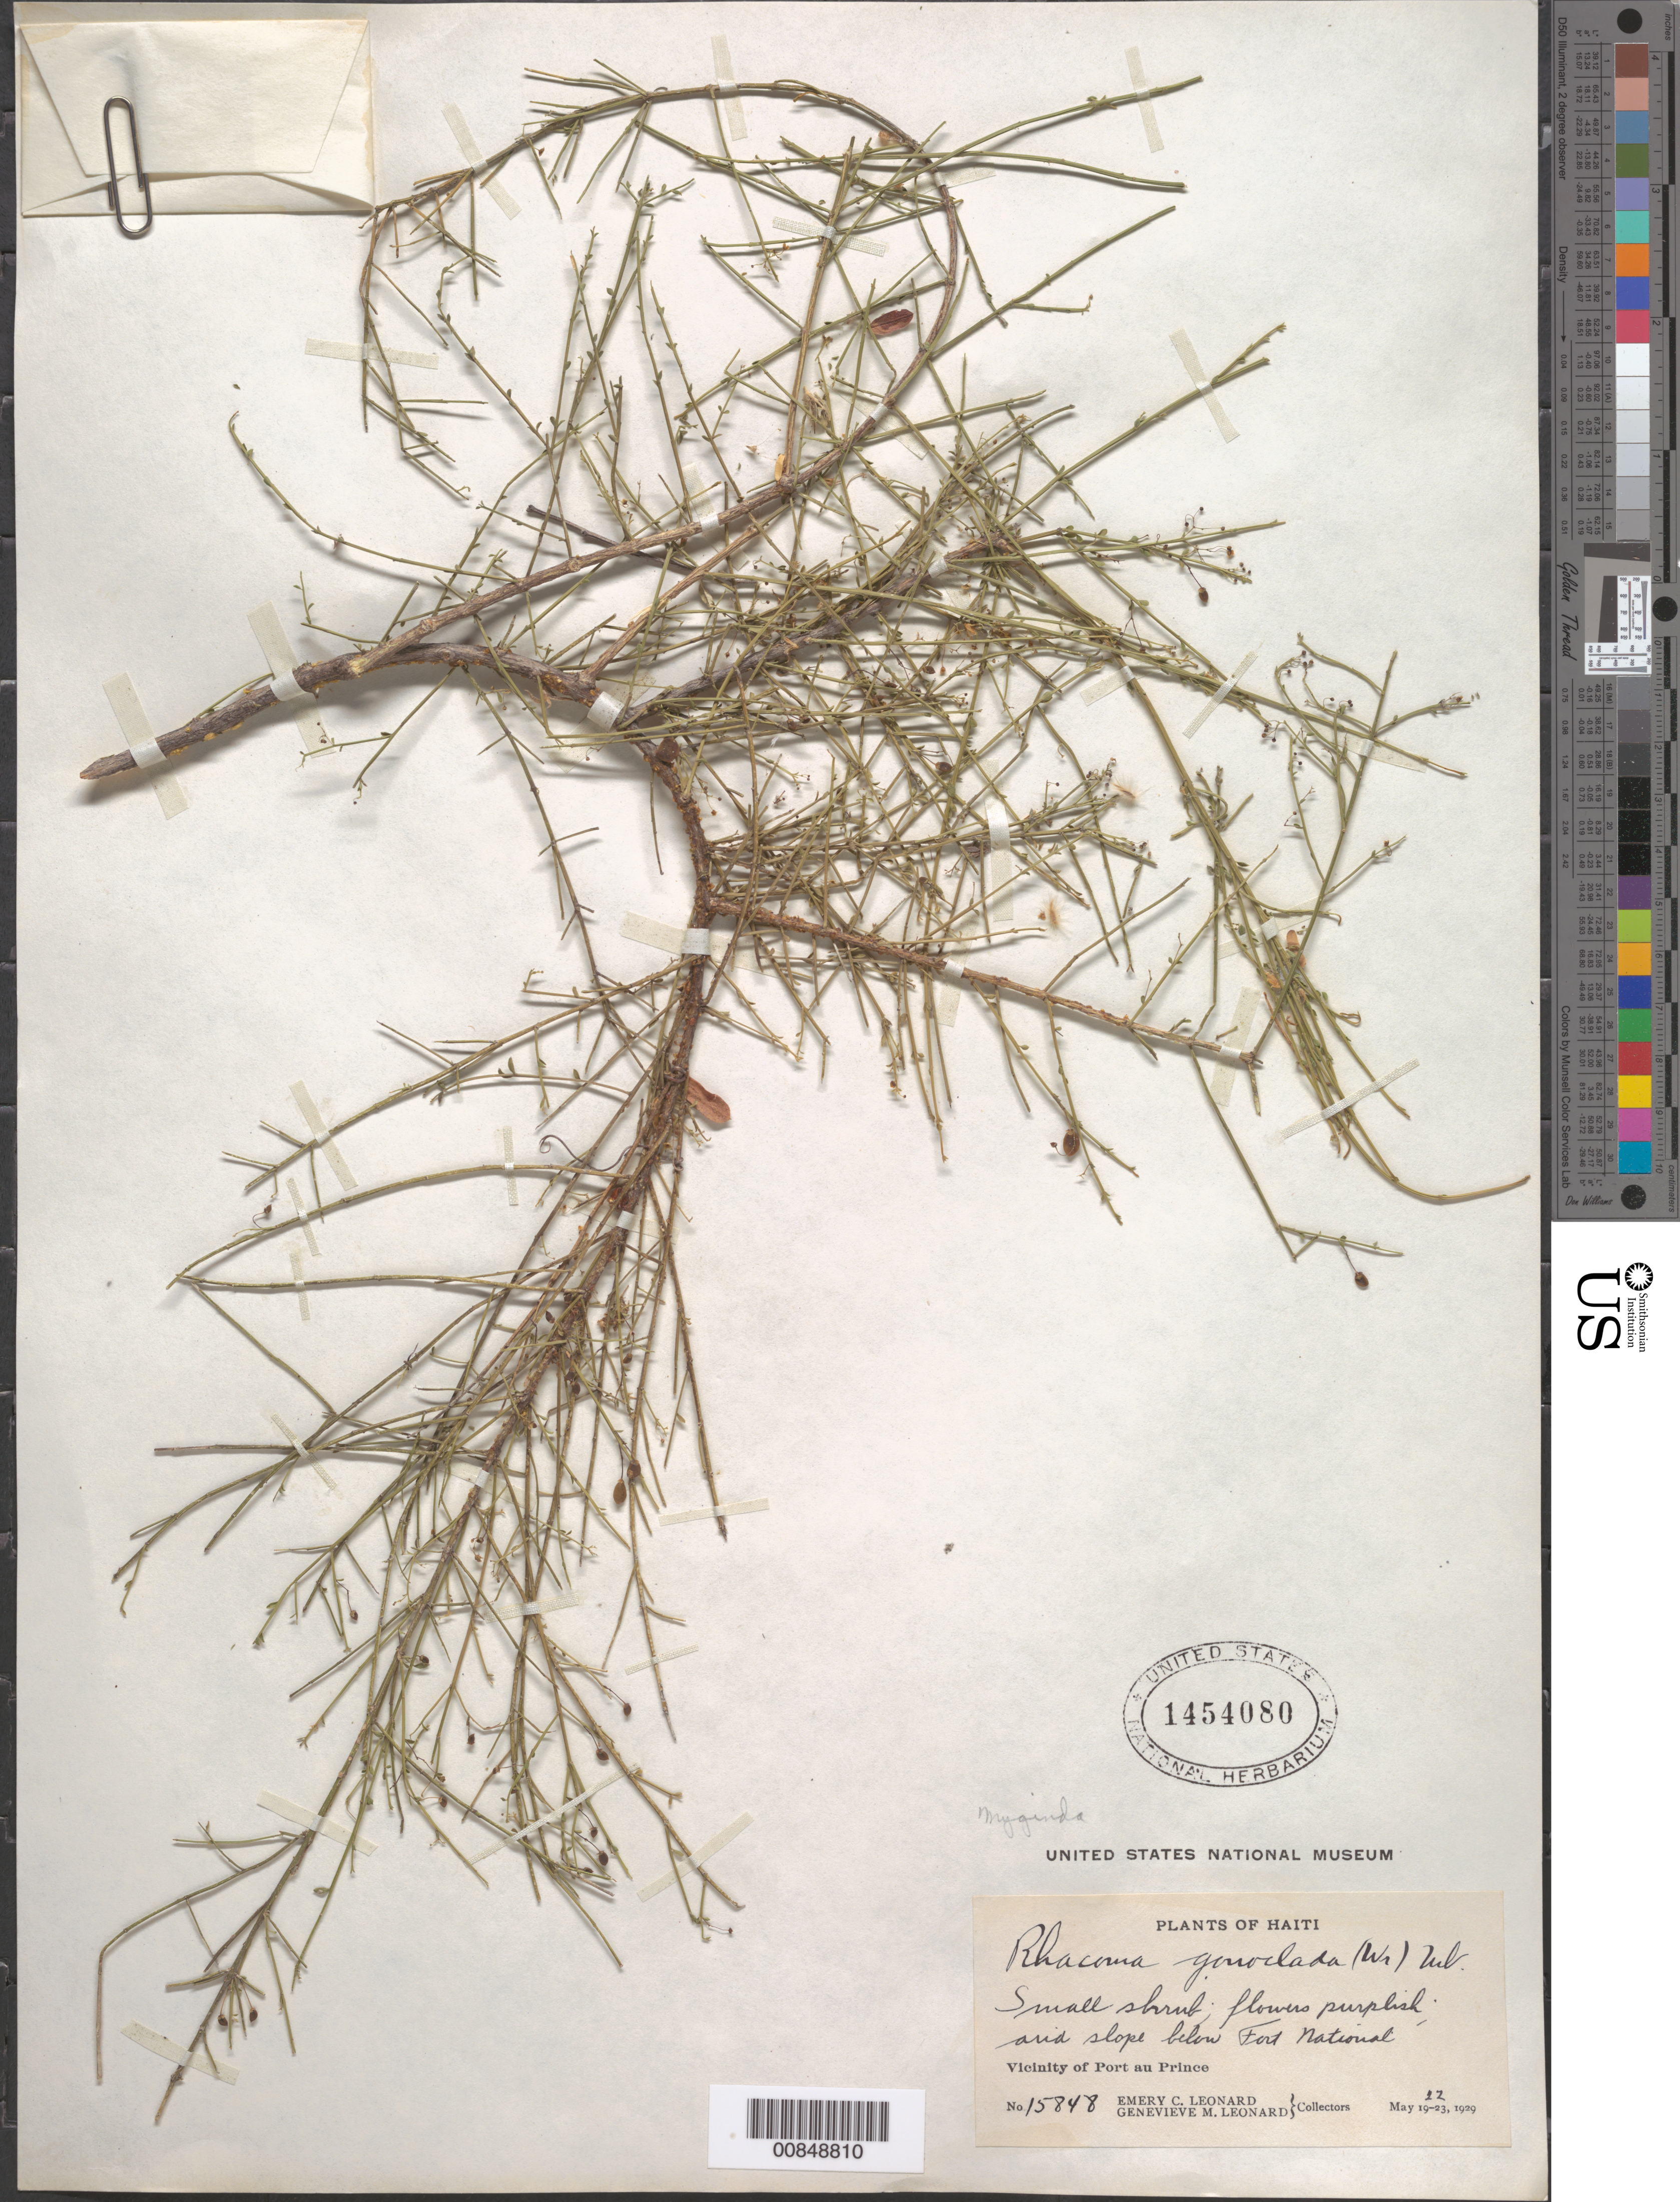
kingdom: Plantae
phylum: Tracheophyta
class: Magnoliopsida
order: Celastrales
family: Celastraceae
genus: Crossopetalum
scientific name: Crossopetalum decussatum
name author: (Baill.) Lourteig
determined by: Strong, Mark T., (BOT), Smithsonian Institution - National Museum of Natural History (UNITED STATES)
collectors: E. C. Leonard & G. M. Leonard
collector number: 15848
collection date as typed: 22 May 1929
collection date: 1929-05-22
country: Haiti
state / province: Ouest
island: Hispaniola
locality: Vicinity of Port-au-Prince, below Fort National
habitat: Arid slope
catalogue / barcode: US 1454080